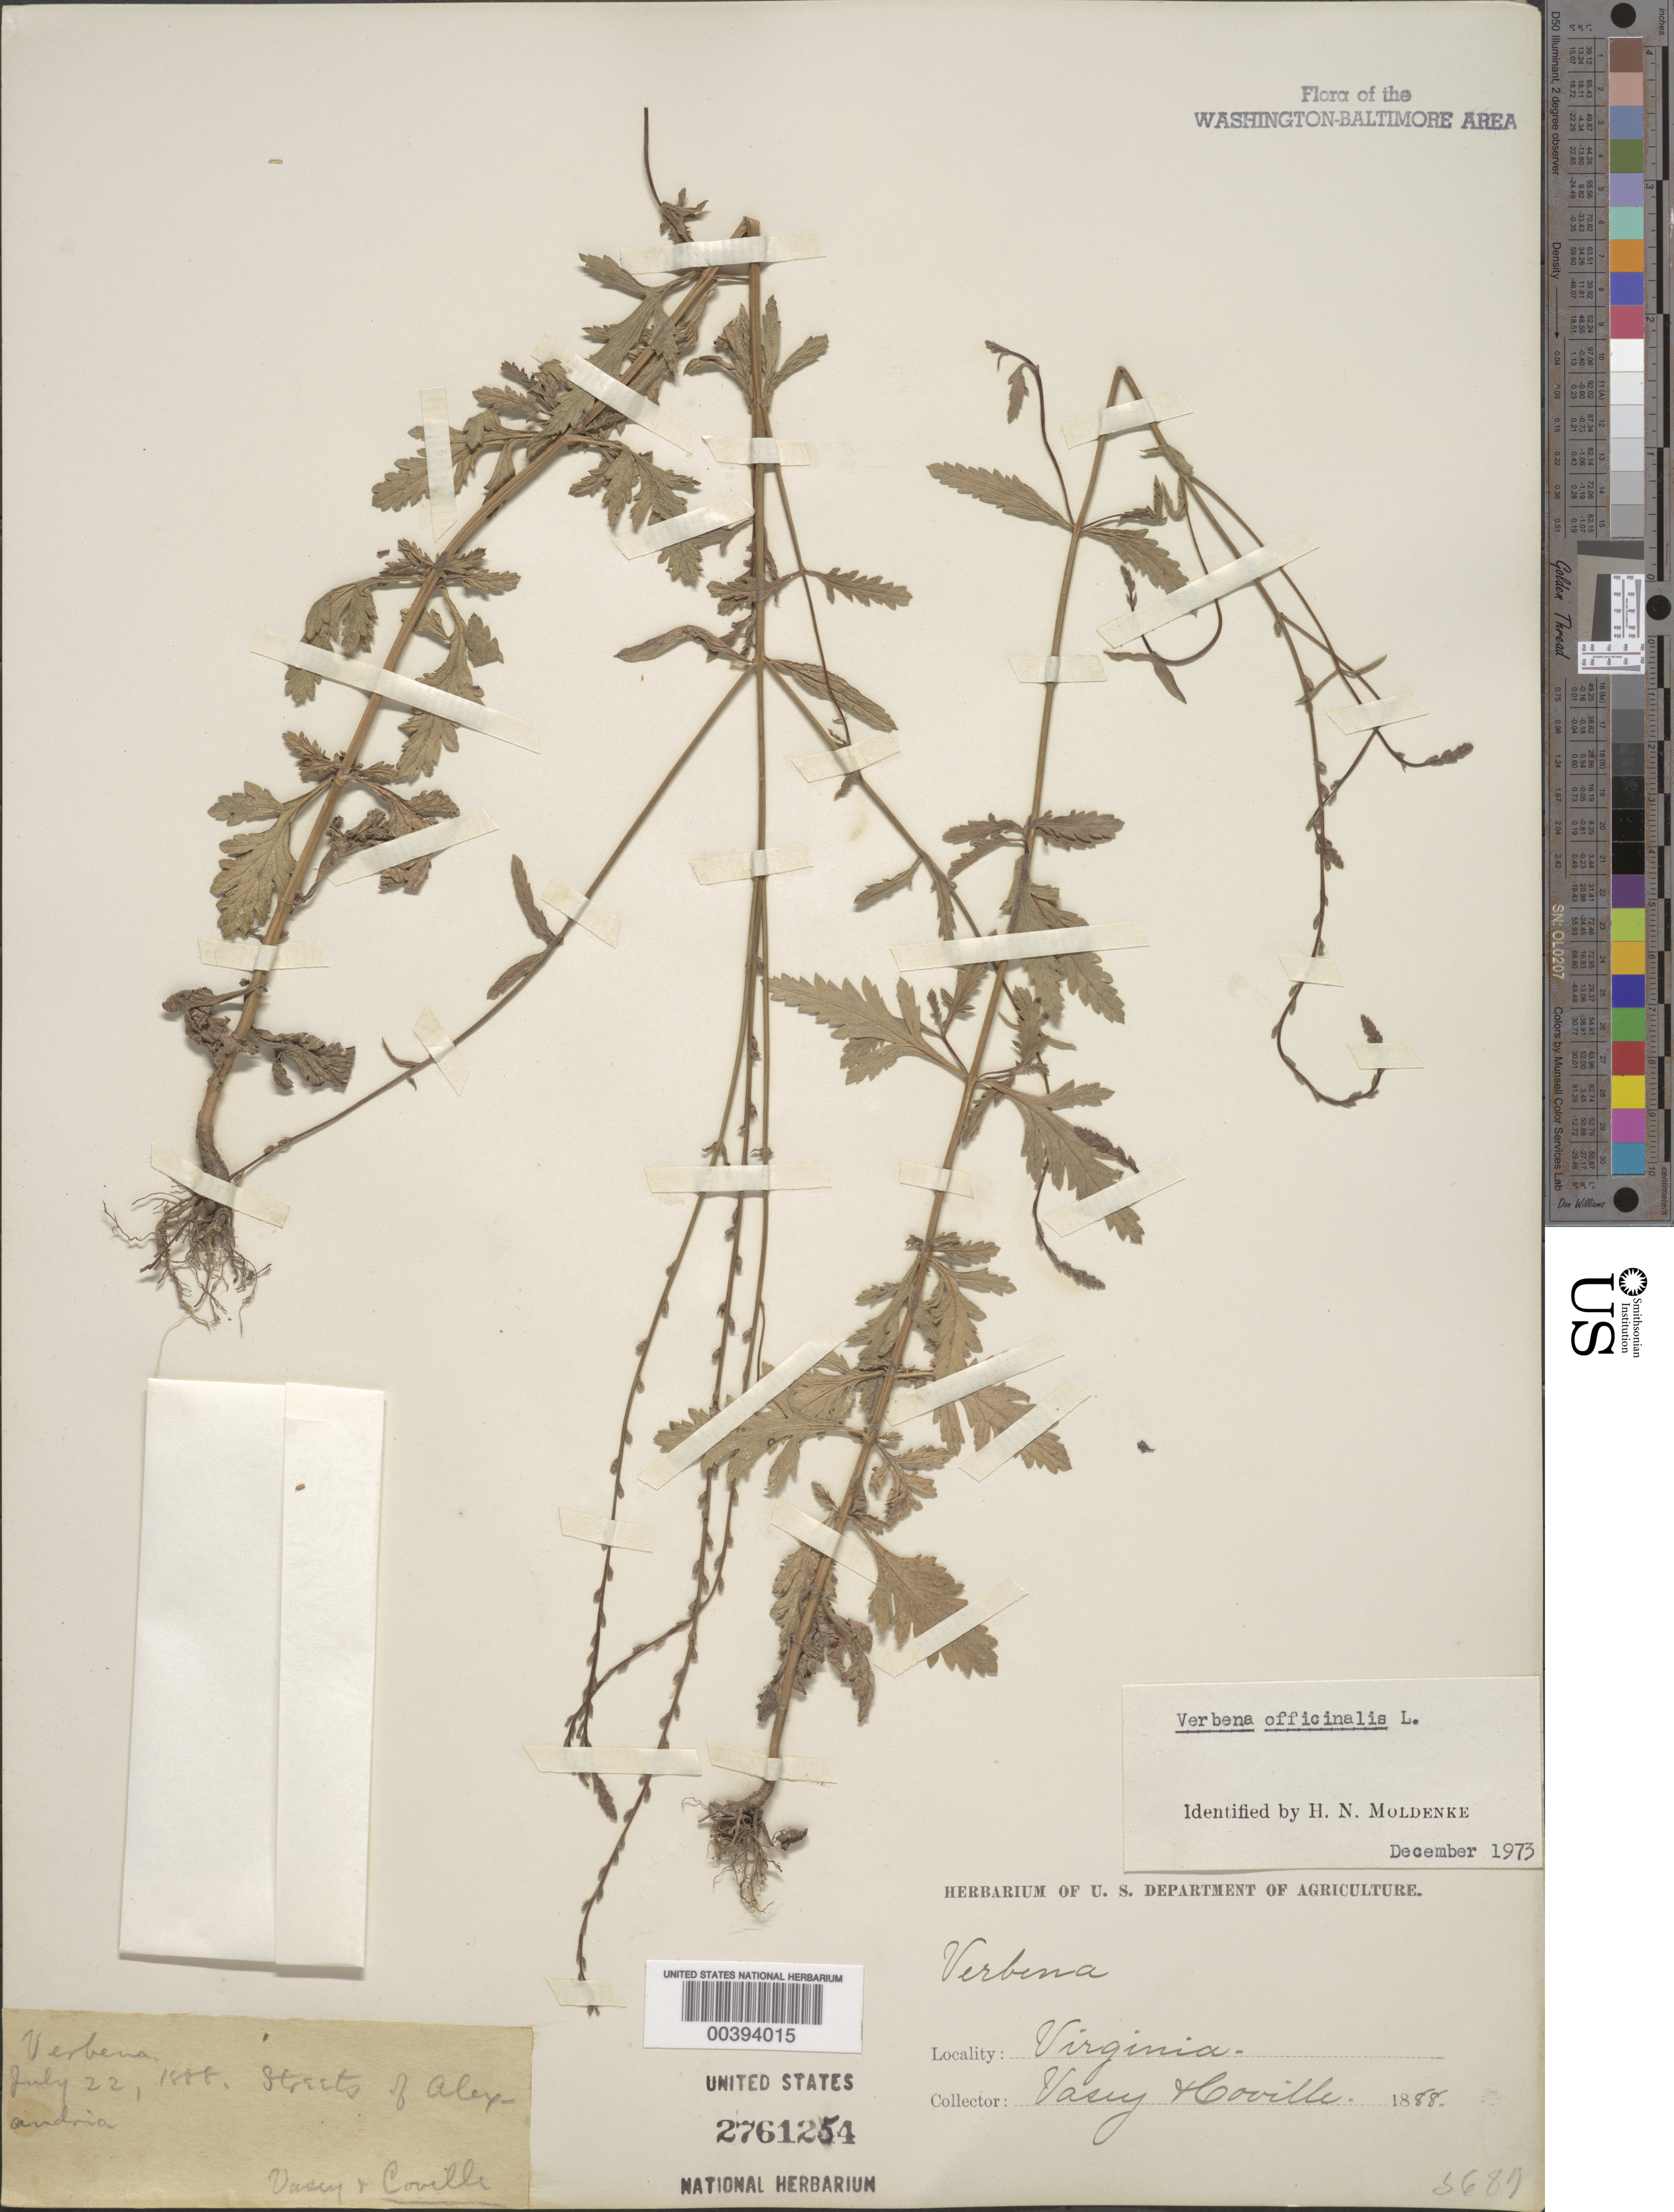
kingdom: Plantae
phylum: Tracheophyta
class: Magnoliopsida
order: Lamiales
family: Verbenaceae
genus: Verbena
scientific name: Verbena officinalis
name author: L.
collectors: G. R. Vasey & F. V. Coville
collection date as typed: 22 Jul 1888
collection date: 1888-07-22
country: United States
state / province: Virginia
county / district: City of Alexandria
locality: Alexandria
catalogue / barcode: US 2761254